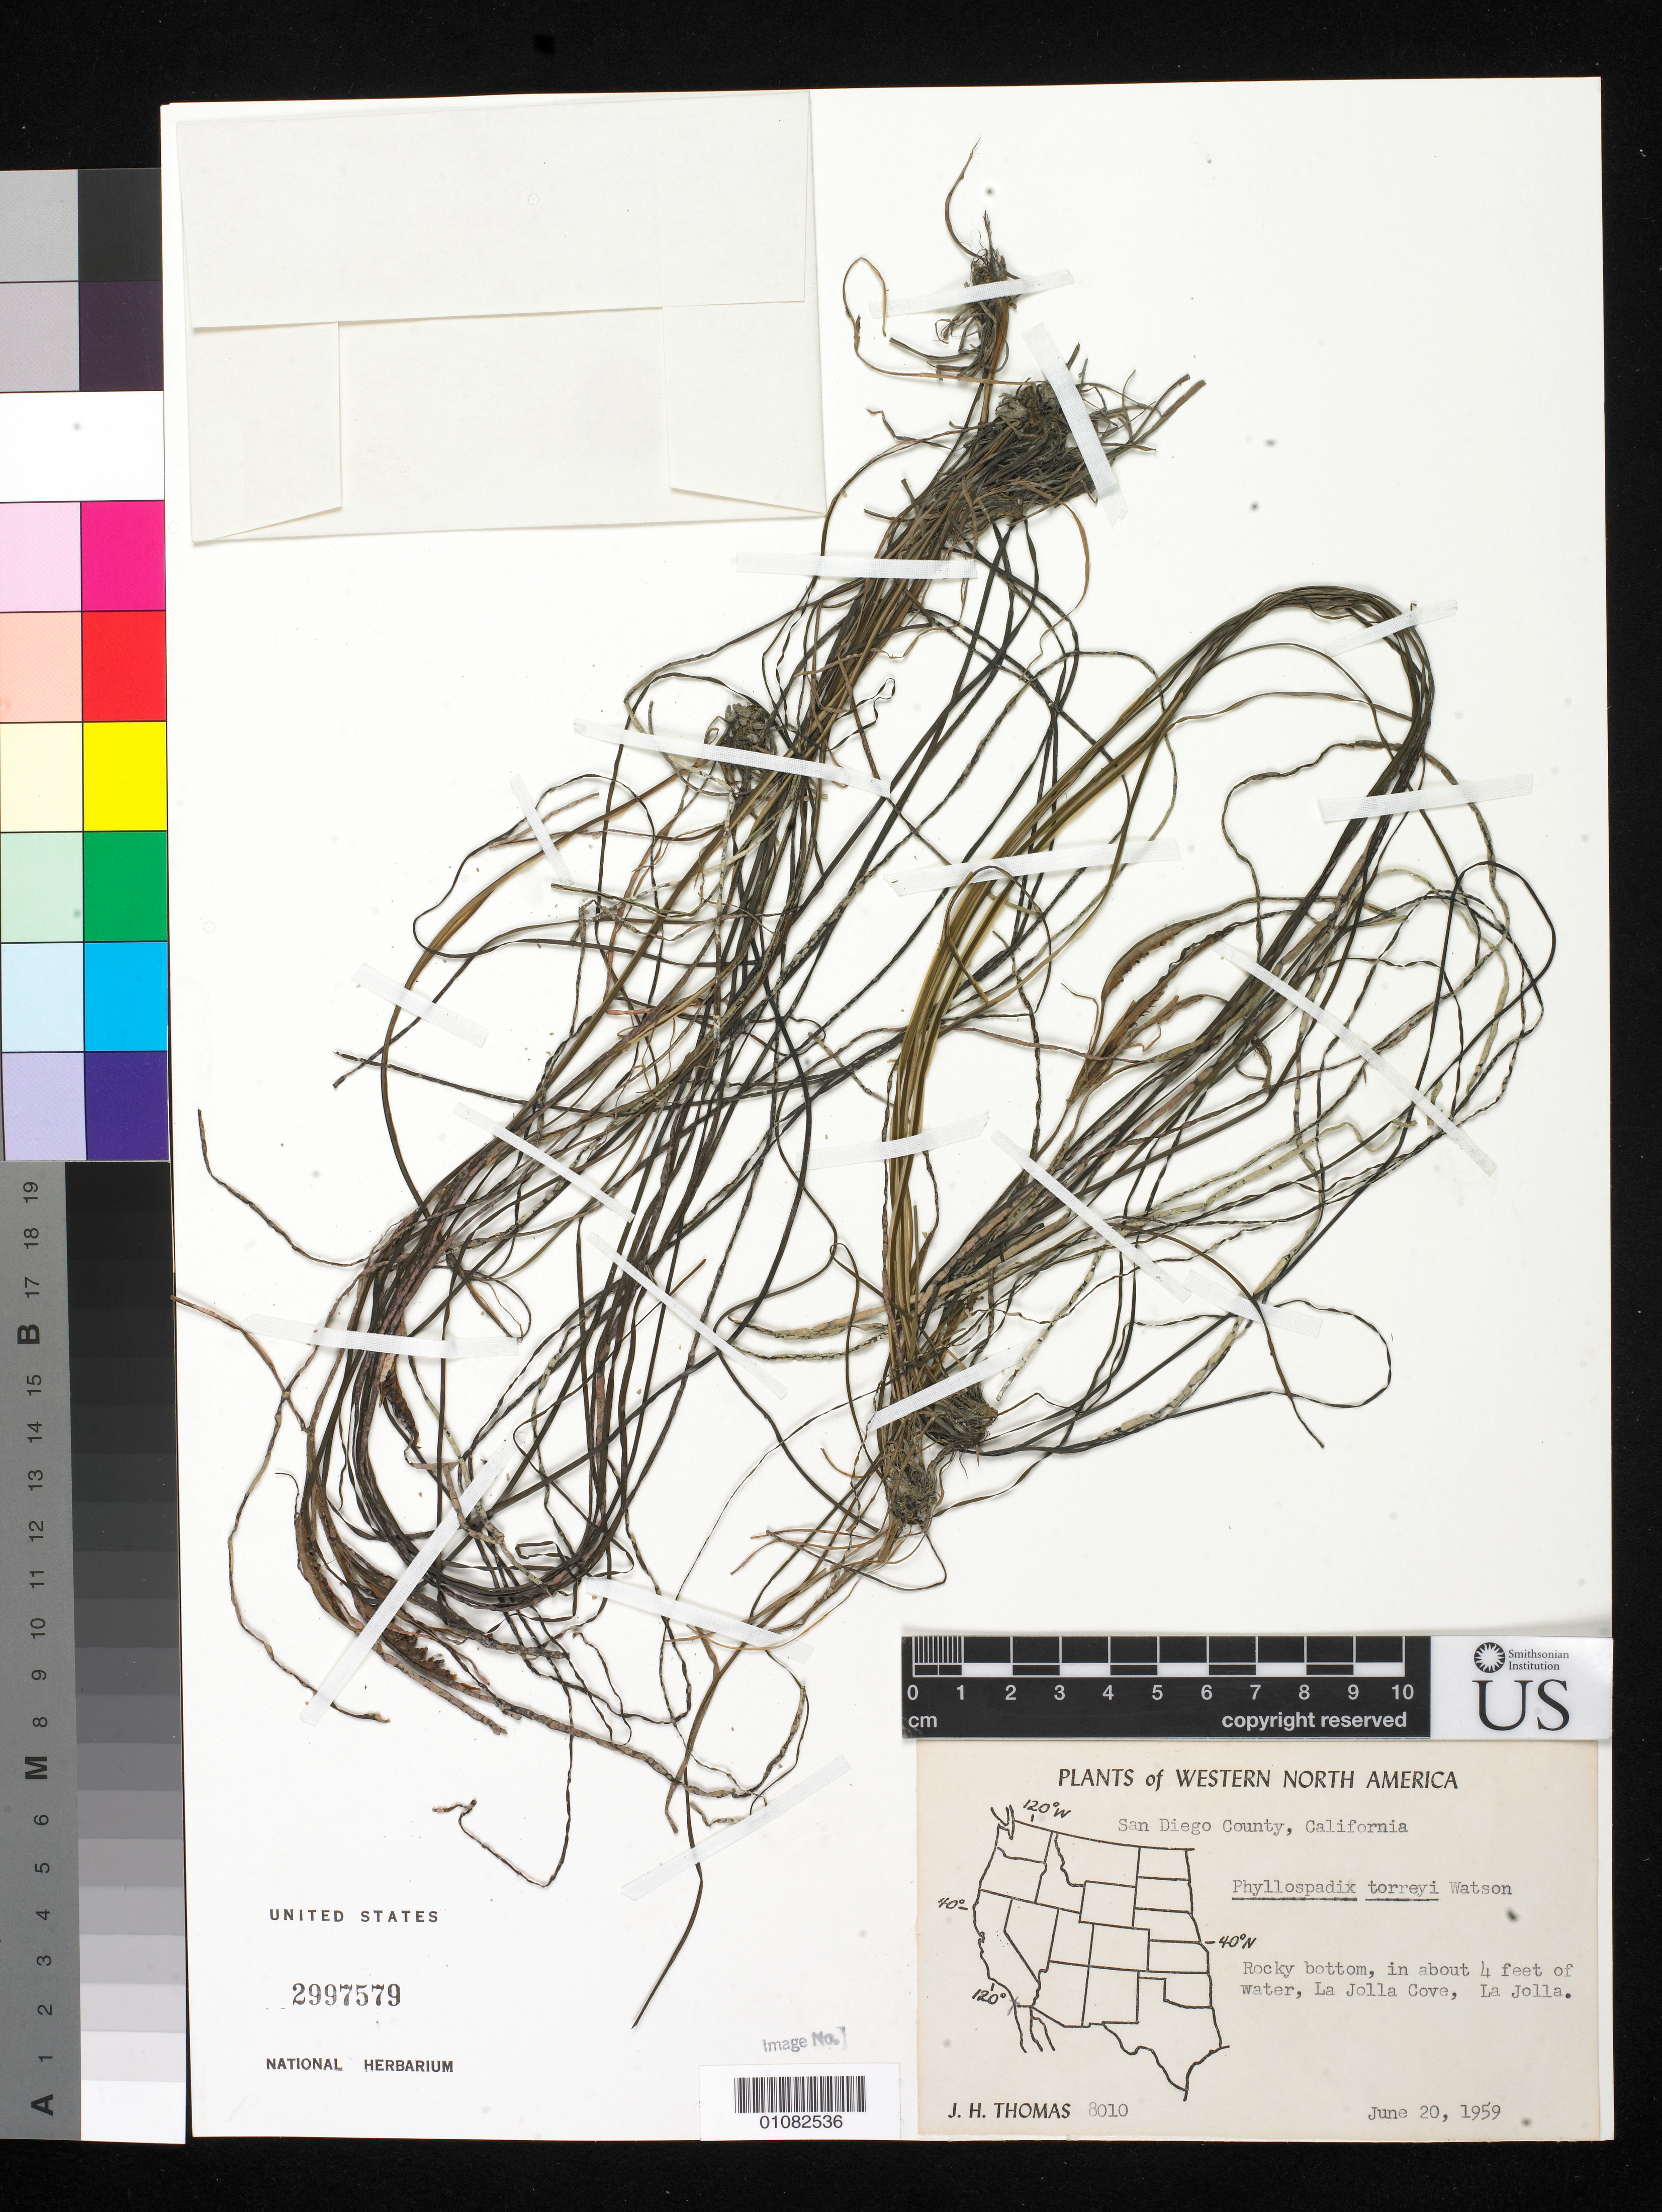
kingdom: Plantae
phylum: Tracheophyta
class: Liliopsida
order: Alismatales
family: Zosteraceae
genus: Phyllospadix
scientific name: Phyllospadix torreyi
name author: S. Watson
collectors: J. H. Thomas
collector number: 8010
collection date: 1959-06-20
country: United States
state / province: California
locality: La Jolla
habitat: Rocky bottom.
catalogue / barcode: US 2997579